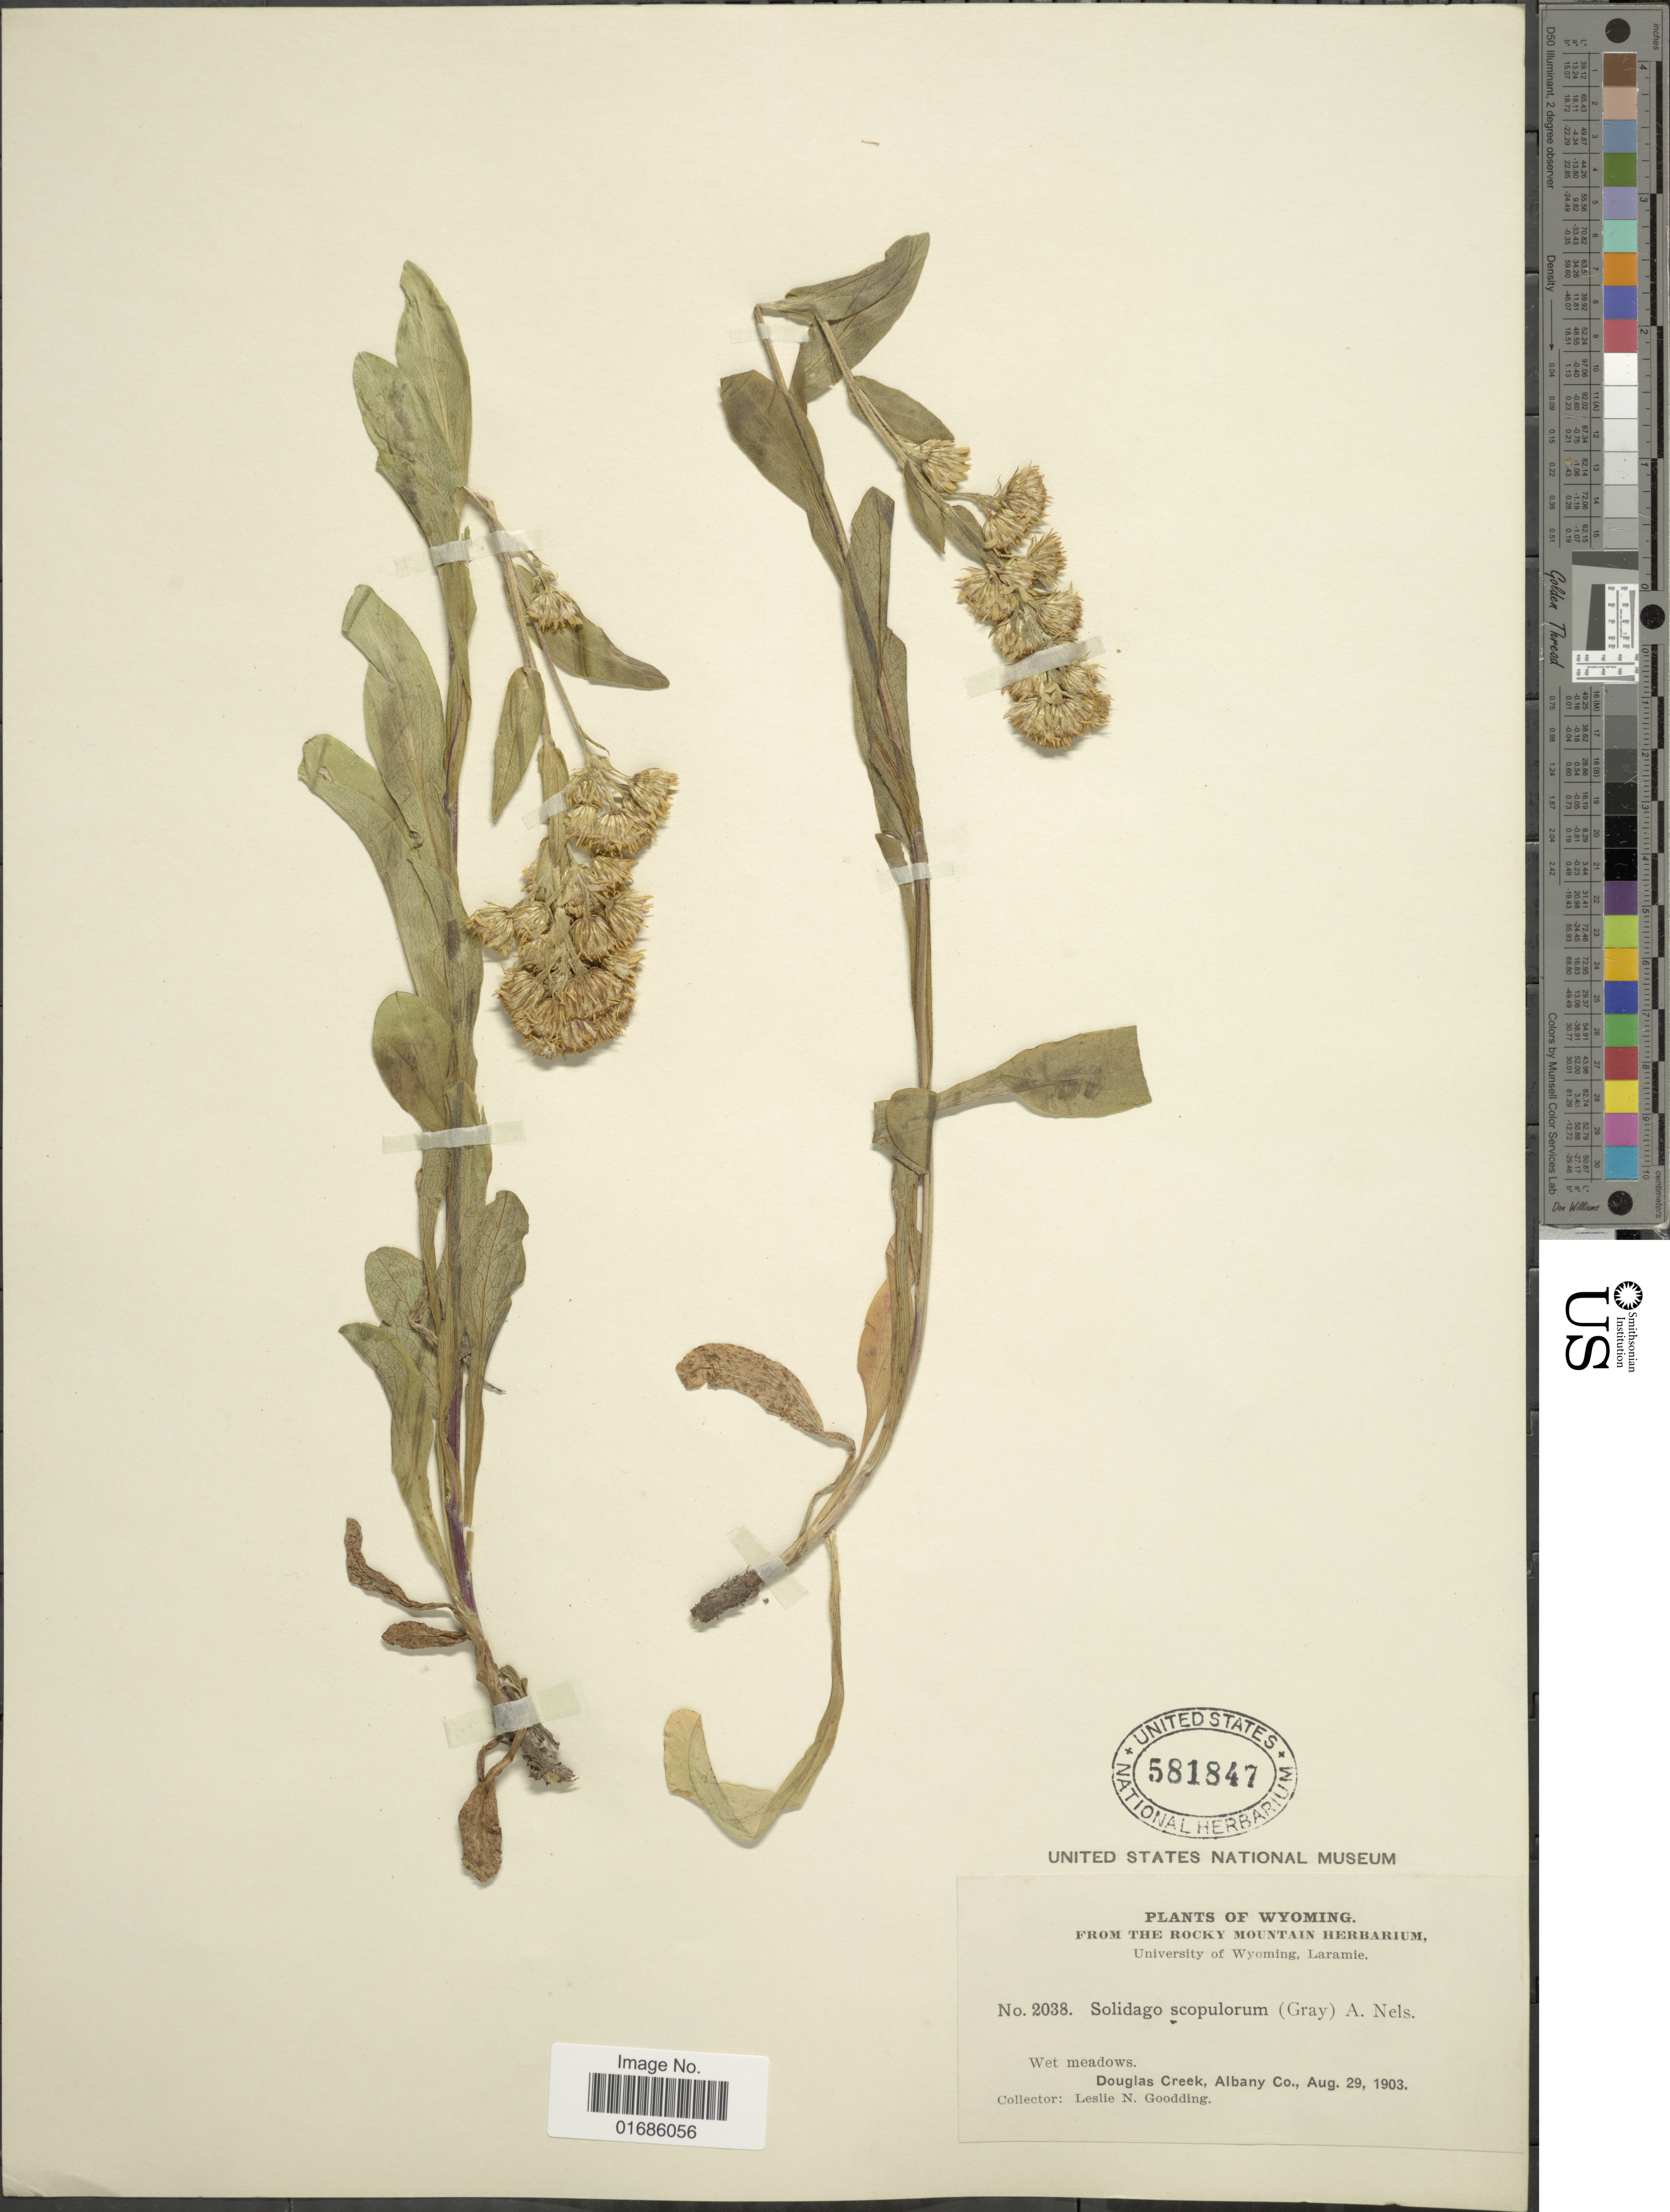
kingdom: Plantae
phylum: Tracheophyta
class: Magnoliopsida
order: Asterales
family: Asteraceae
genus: Solidago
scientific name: Solidago ciliosa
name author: Greene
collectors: L. N. Goodding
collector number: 2038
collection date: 1903-08-29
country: United States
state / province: Wyoming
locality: Douglas Creek, Albany Co,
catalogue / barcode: US 581847